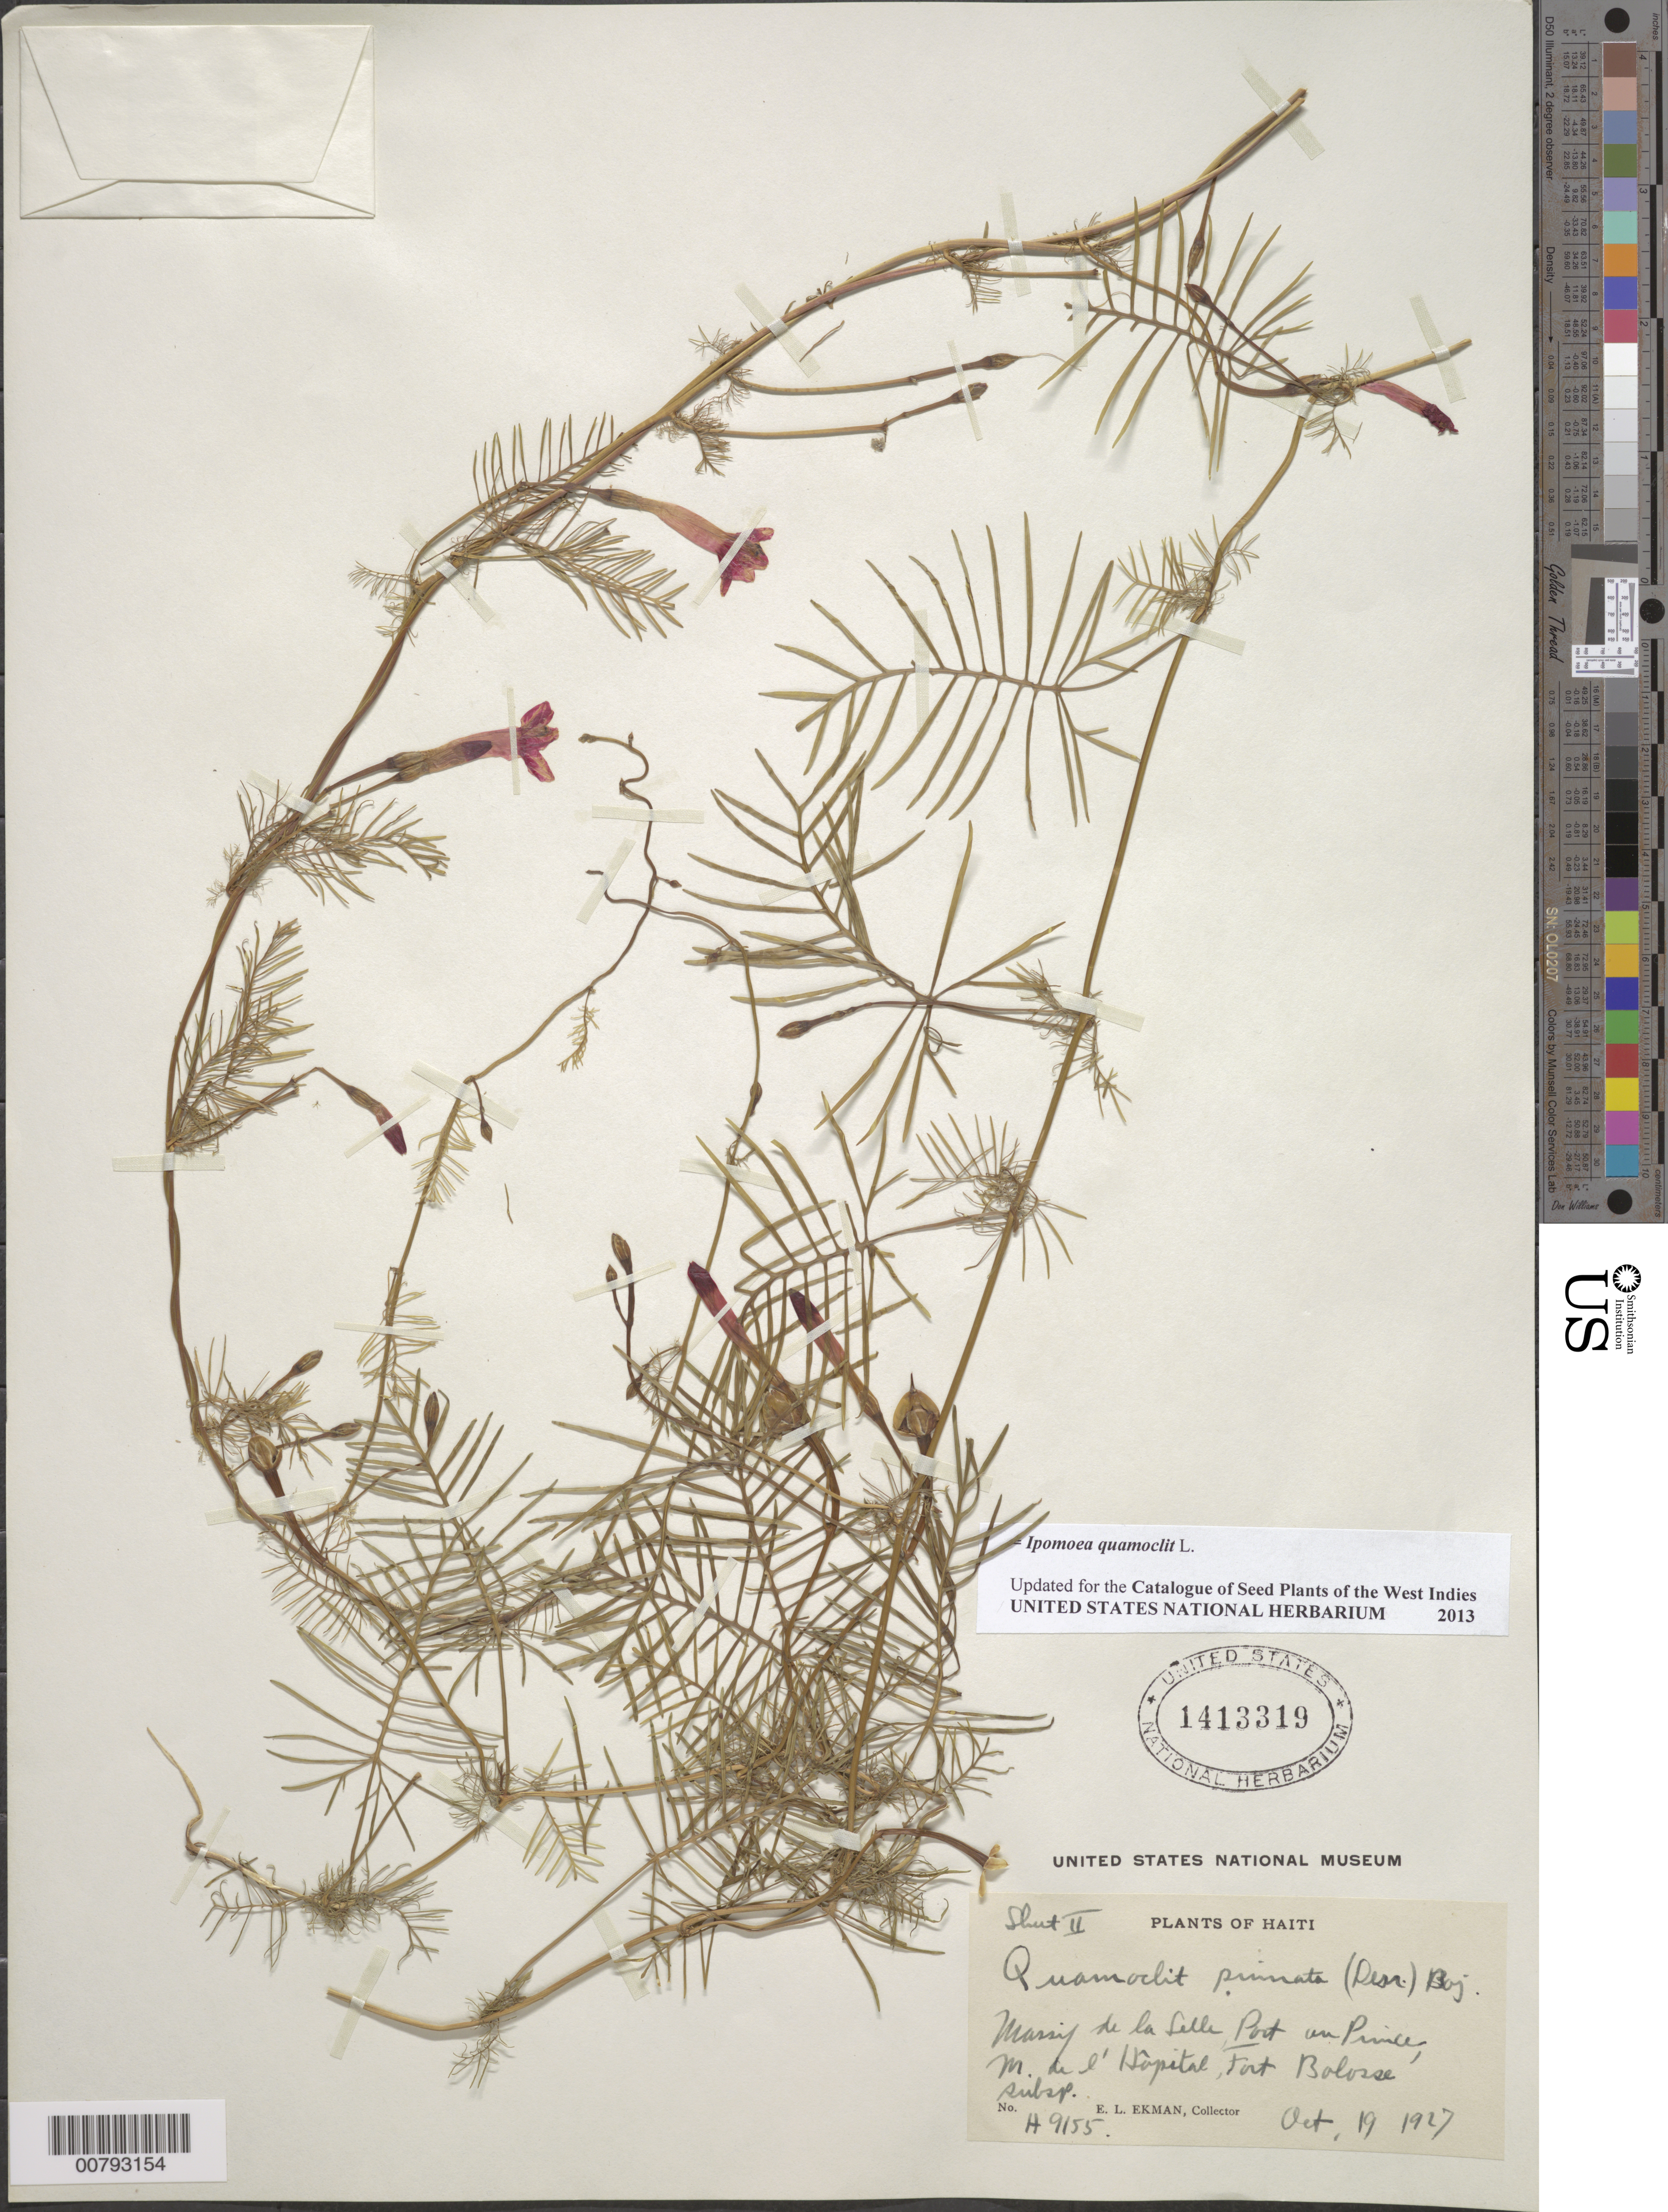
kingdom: Plantae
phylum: Tracheophyta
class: Magnoliopsida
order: Solanales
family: Convolvulaceae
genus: Ipomoea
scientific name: Ipomoea quamoclit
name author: L.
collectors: E. L. Ekman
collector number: H 9155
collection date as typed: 19 Oct 1927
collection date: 1927-10-19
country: Haiti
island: Hispaniola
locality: Massif de la Selle, Port-au-Prince, M. de l'Hôpital, Fort- Bolosse.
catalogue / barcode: US 1413319